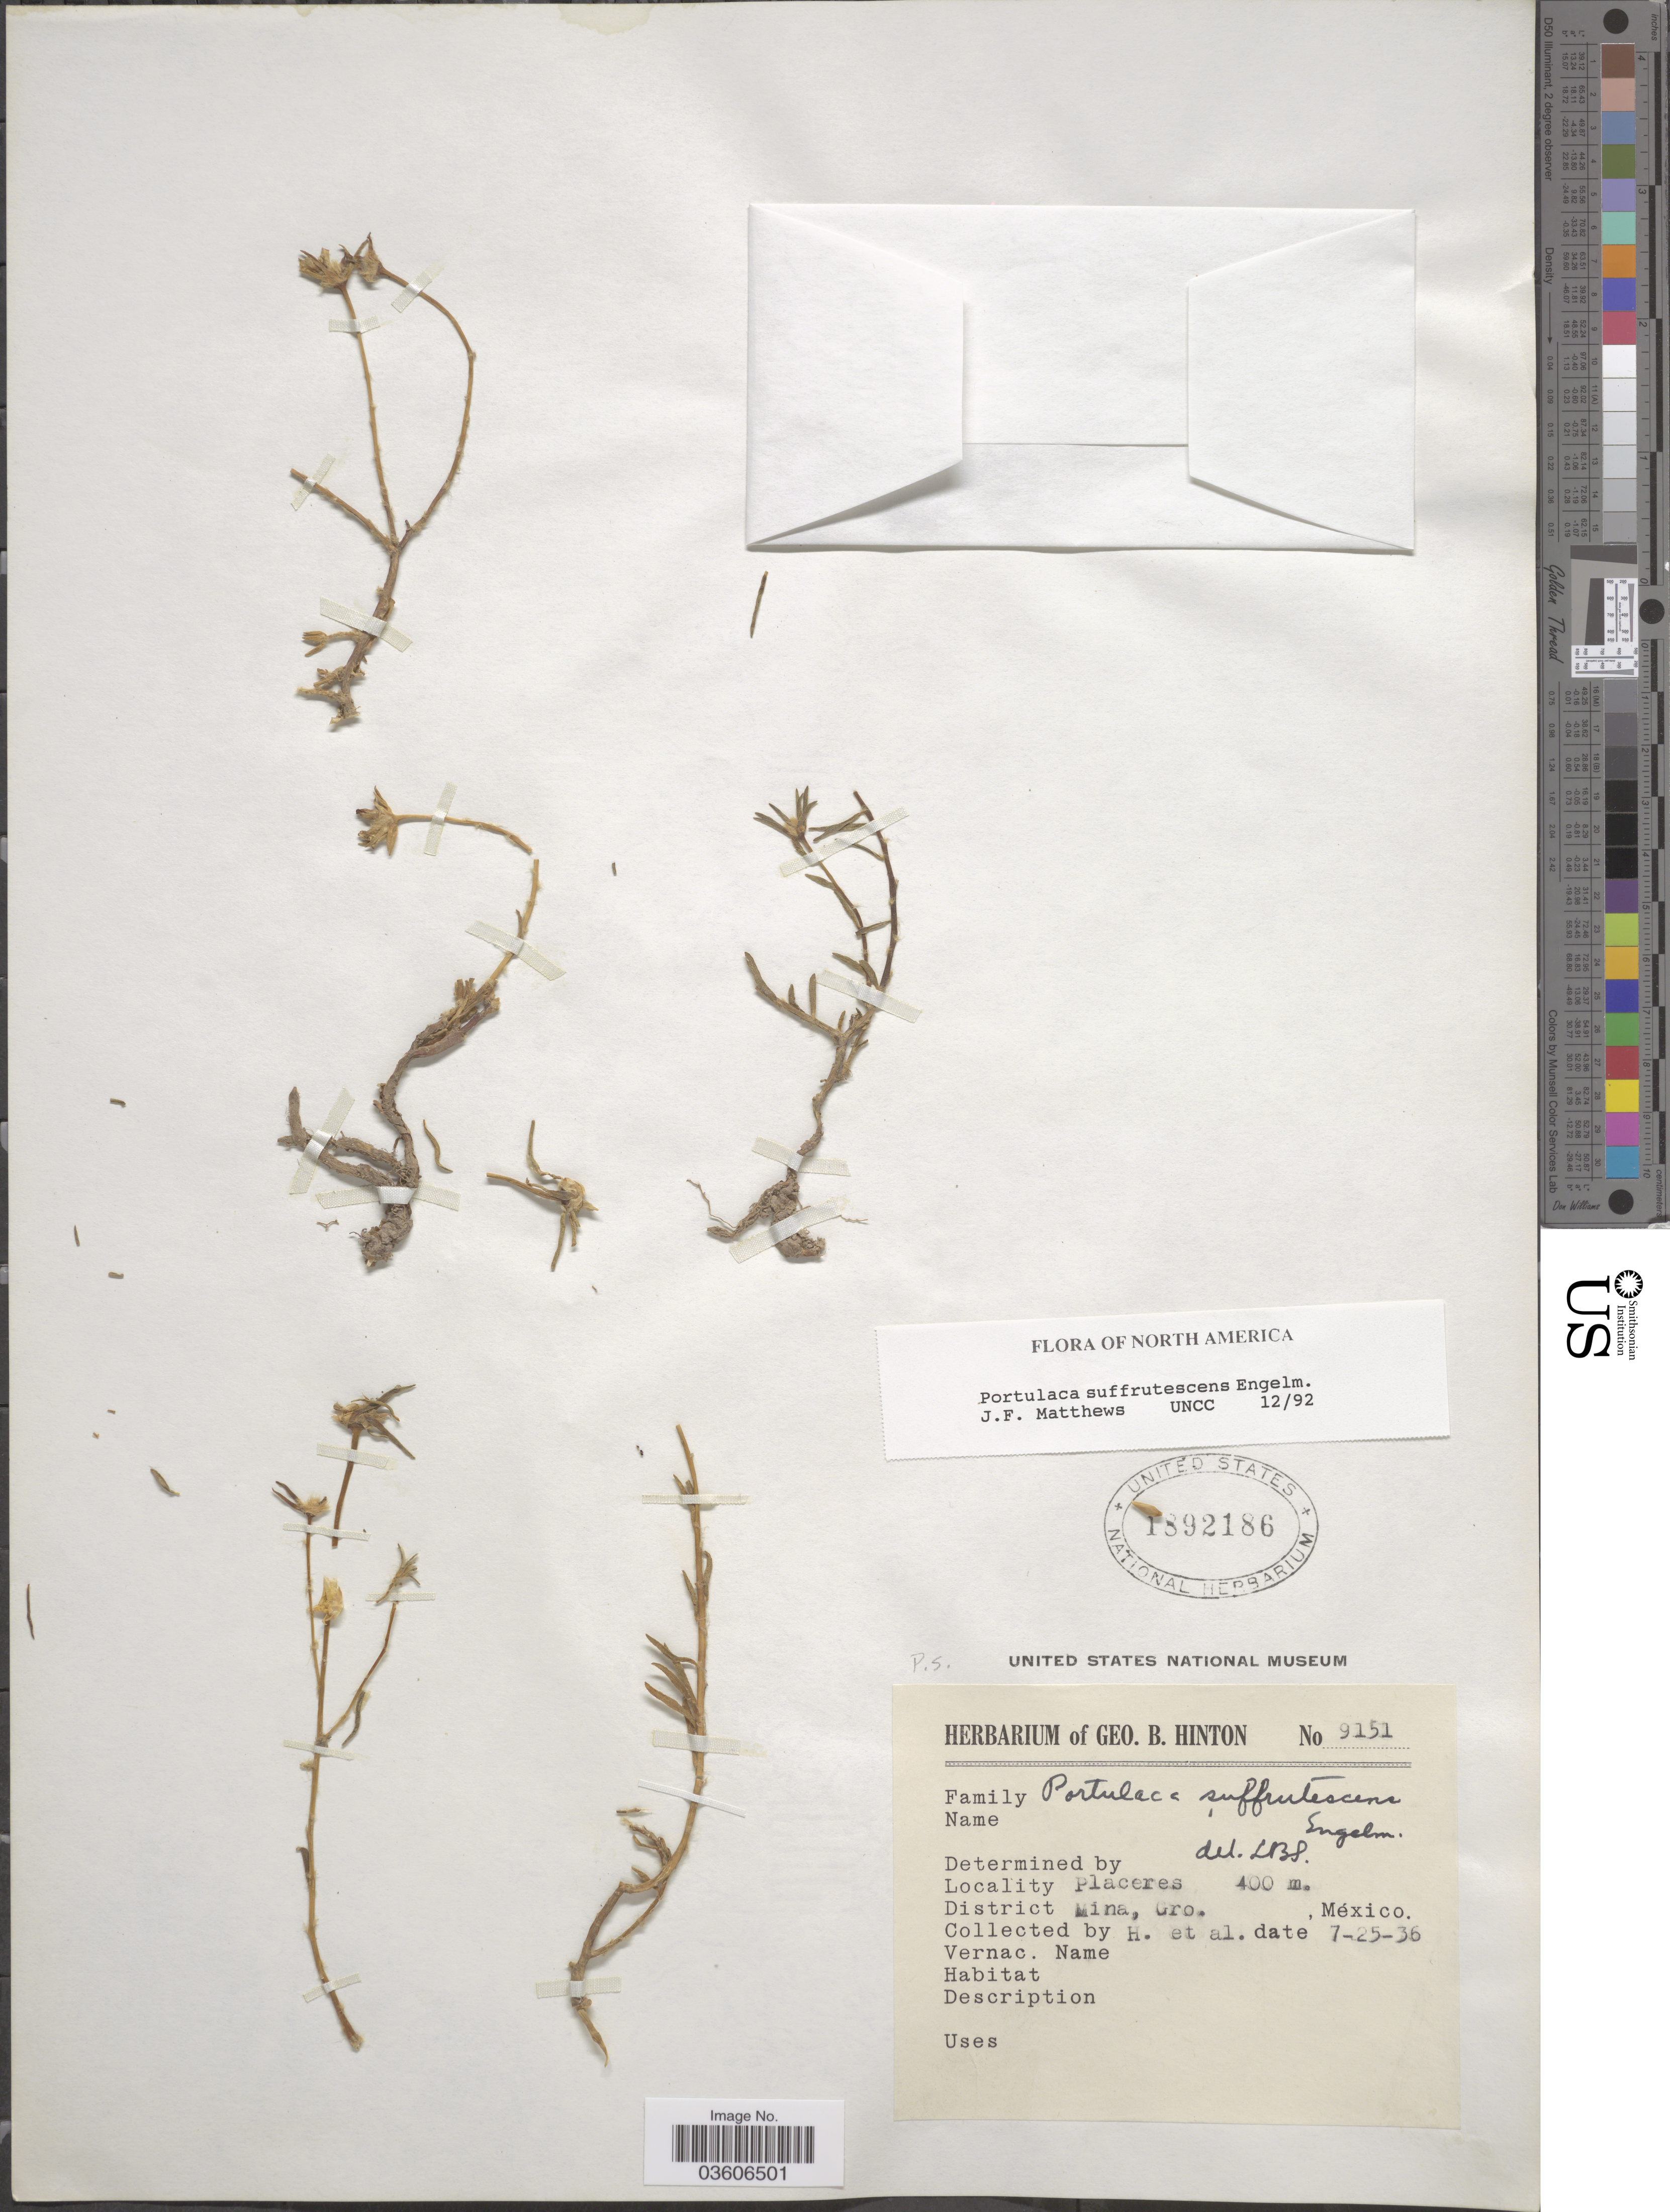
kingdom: Plantae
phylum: Tracheophyta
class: Magnoliopsida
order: Caryophyllales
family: Portulacaceae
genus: Portulaca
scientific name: Portulaca suffrutescens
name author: Engelm.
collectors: G. B. Hinton & et al.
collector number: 9151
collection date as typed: Transcribed d/m/y: 25/7/36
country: Mexico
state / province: Guerrero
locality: Placeres. District Mina.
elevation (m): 400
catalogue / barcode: US 1892186